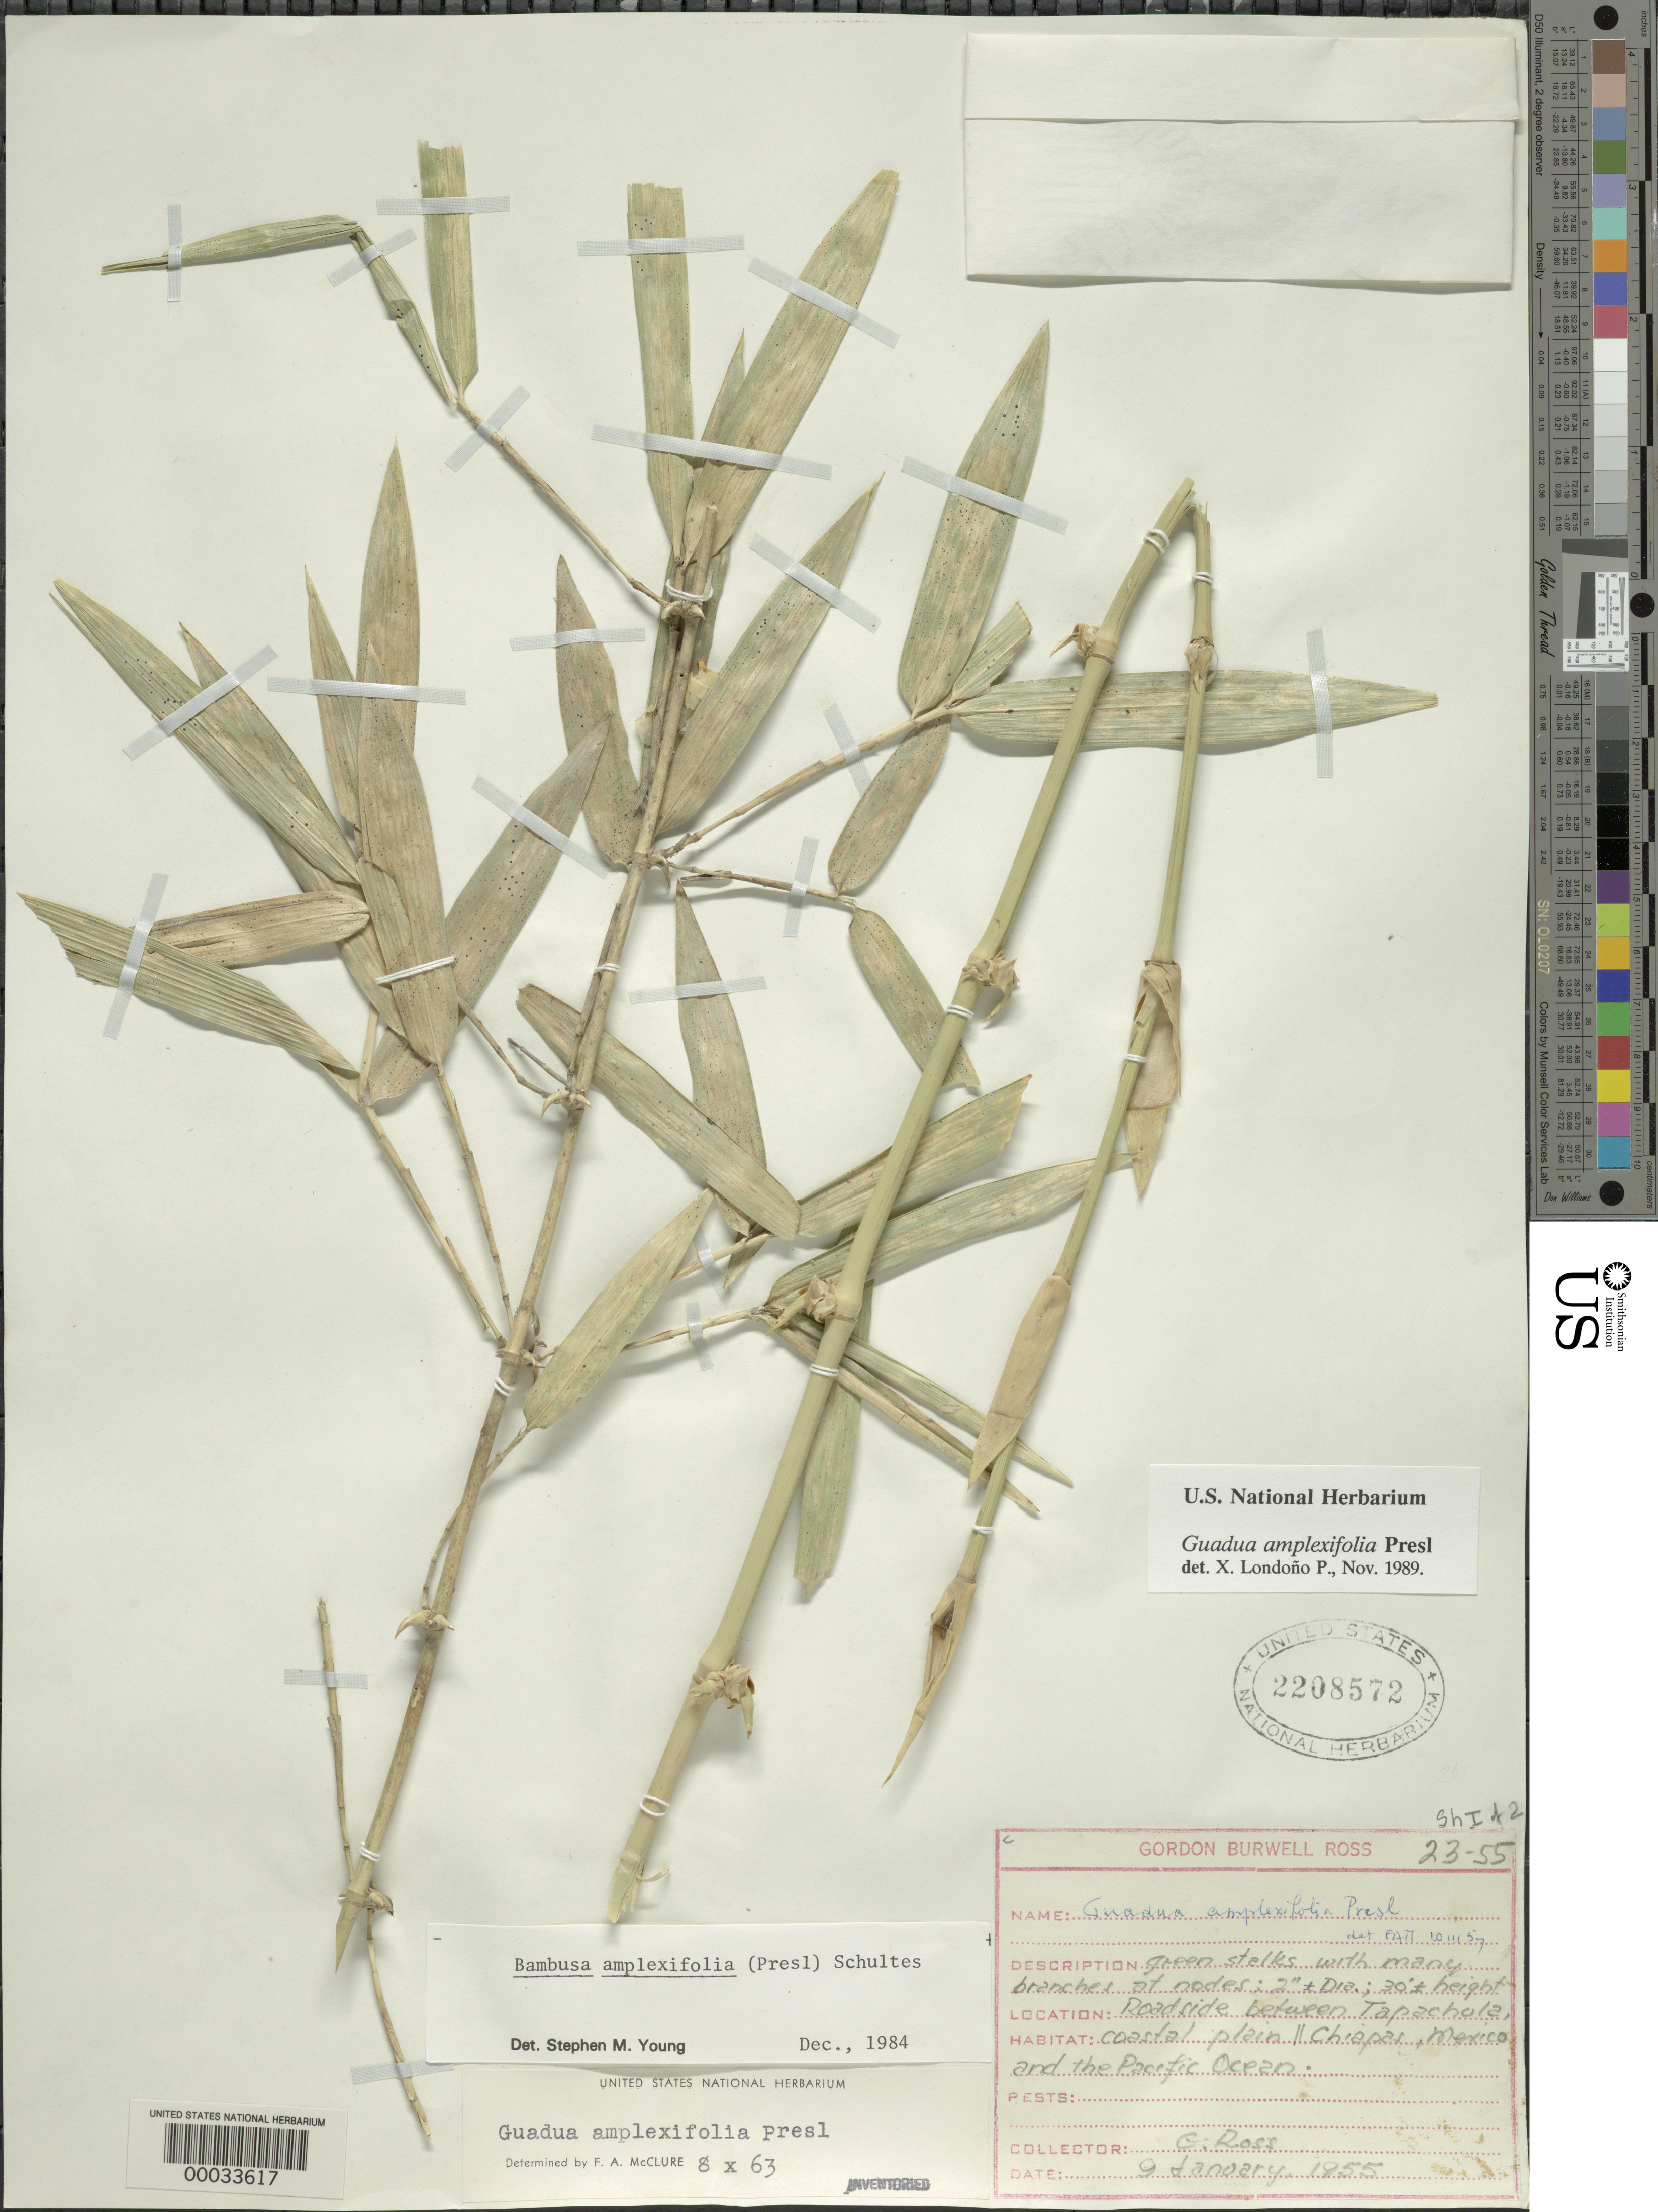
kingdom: Plantae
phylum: Tracheophyta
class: Liliopsida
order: Poales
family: Poaceae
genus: Guadua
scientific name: Guadua amplexifolia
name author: J. Presl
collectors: G. B. Ross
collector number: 23-55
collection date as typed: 09 Jan 1955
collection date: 1955-01-09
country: Mexico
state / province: Chiapas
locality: Tapachula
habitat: Coastal plain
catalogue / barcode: US 2208572